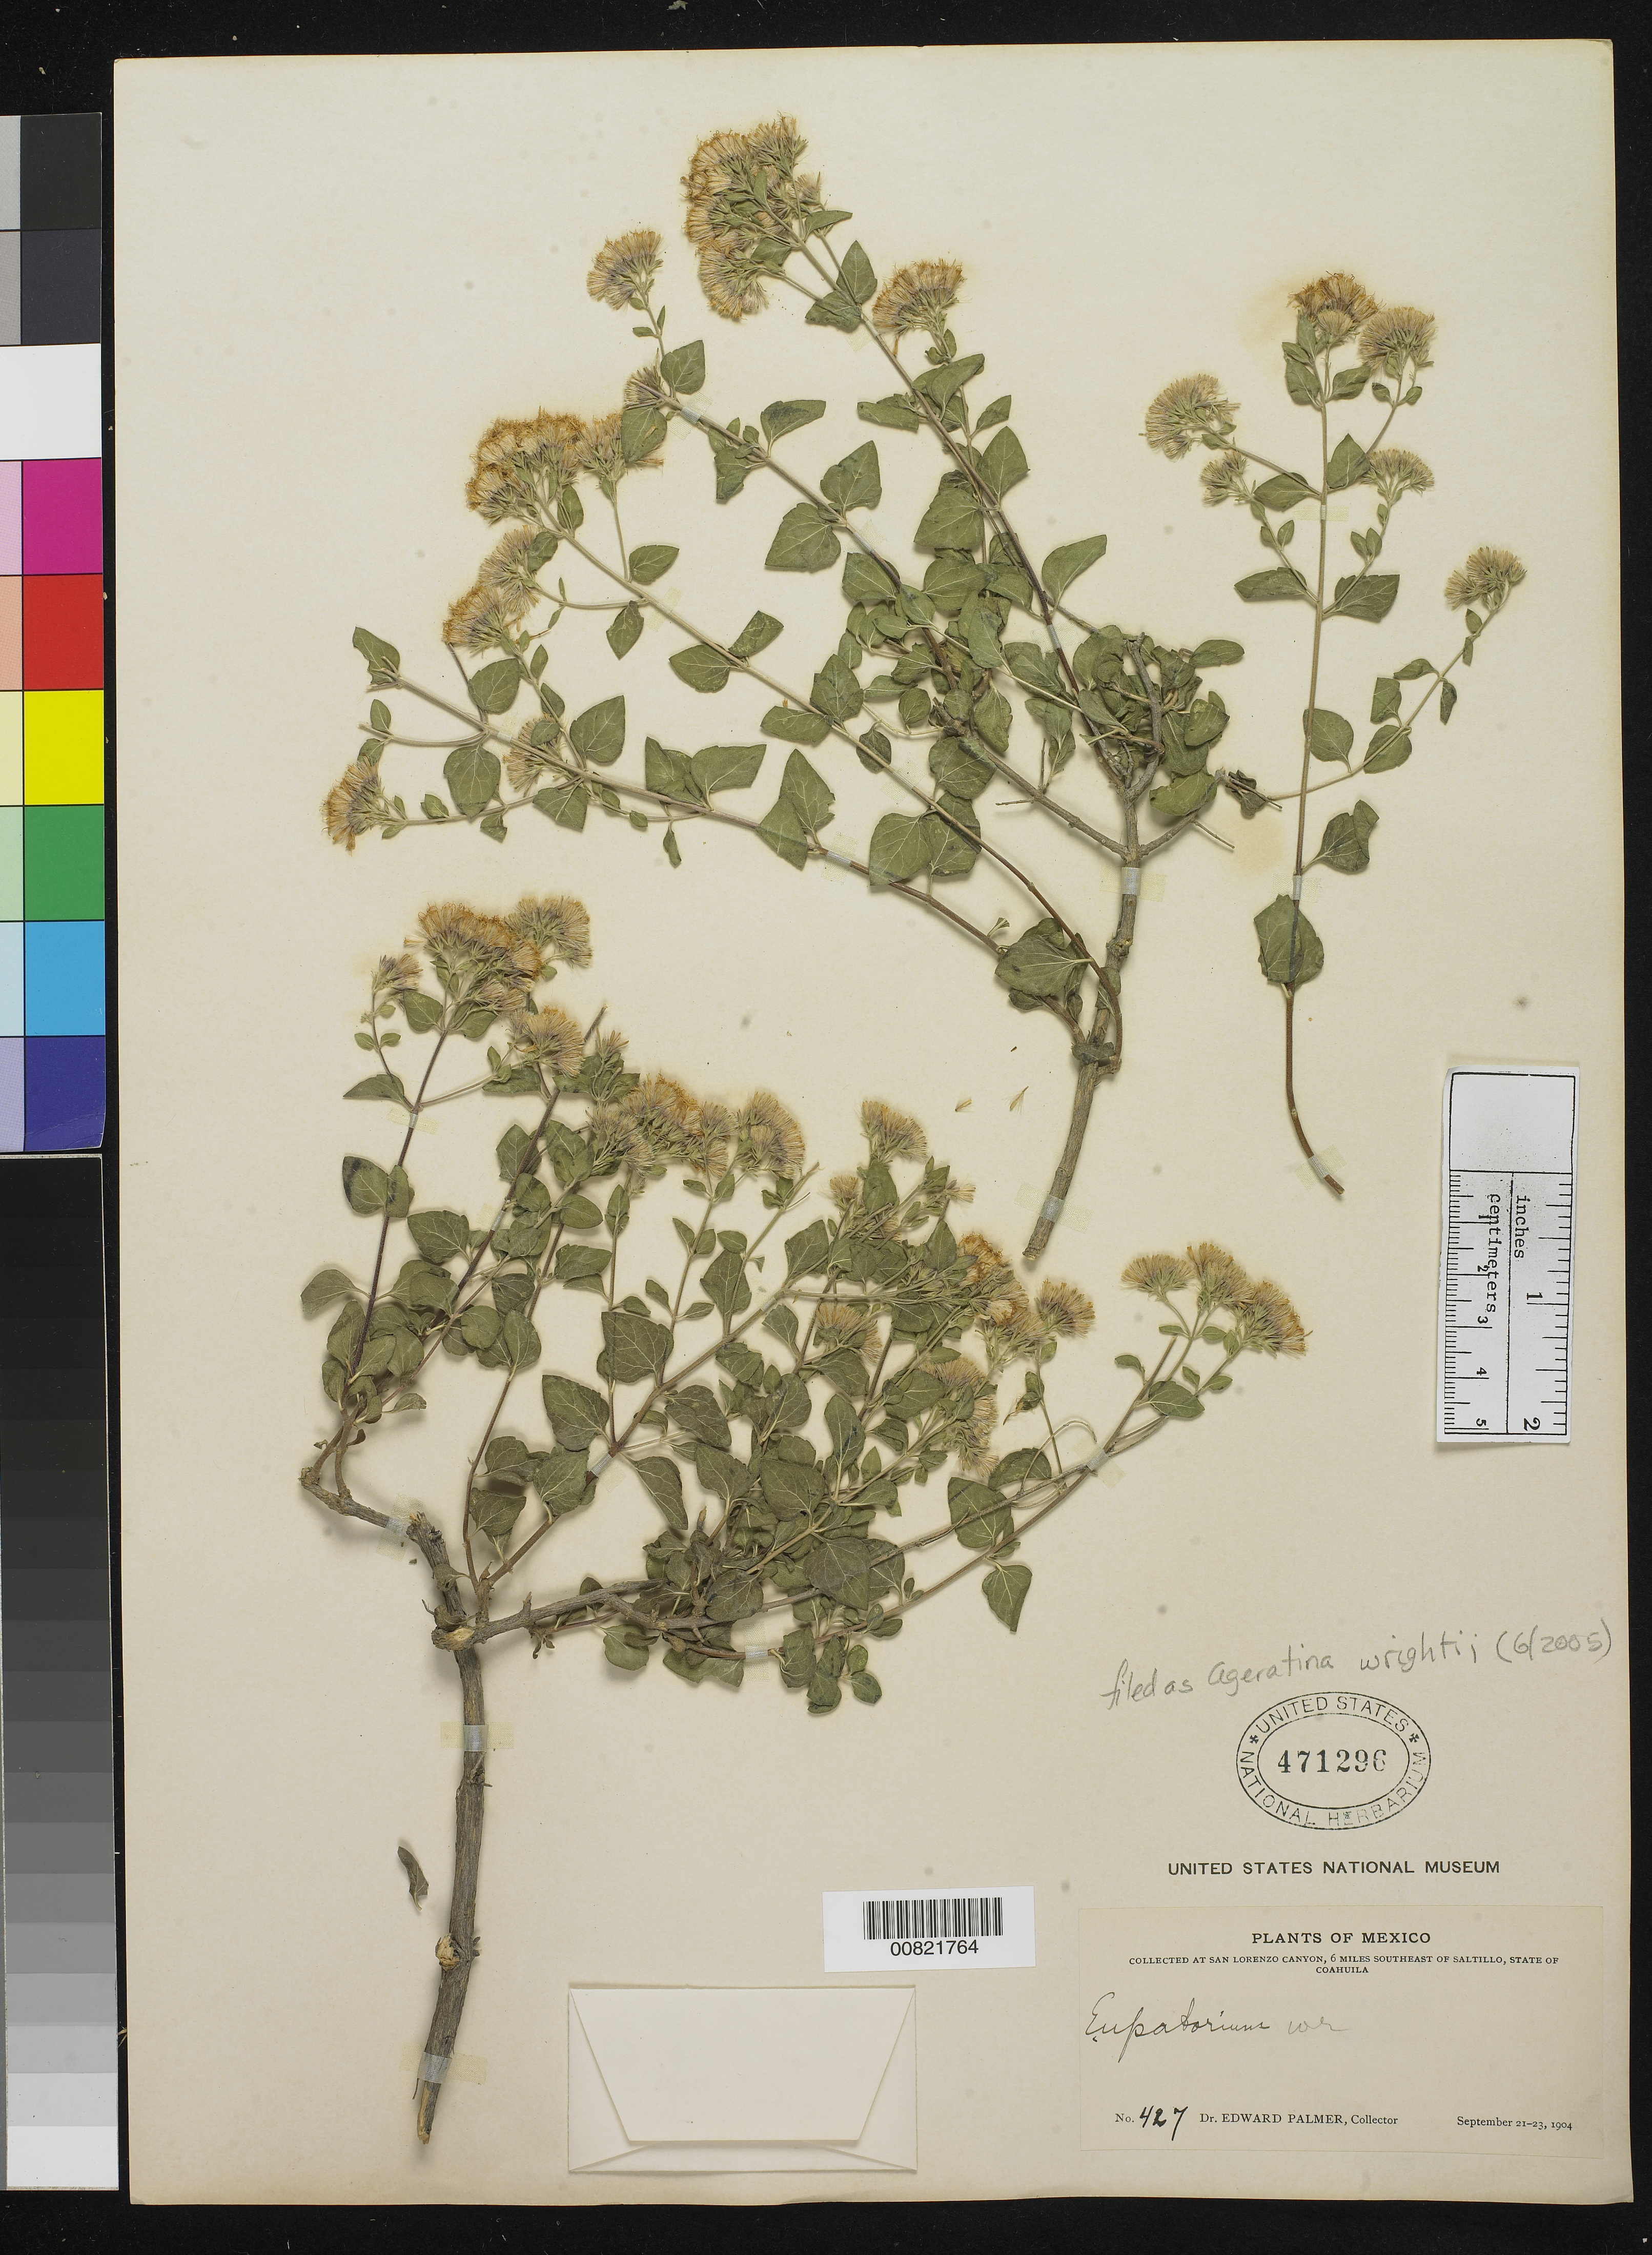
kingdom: Plantae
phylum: Tracheophyta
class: Magnoliopsida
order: Asterales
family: Asteraceae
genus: Ageratina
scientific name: Ageratina wrightii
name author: (A. Gray) R.M. King & H. Rob.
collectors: E. Palmer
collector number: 427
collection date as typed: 21 Sep 1904 to 23 Sep 1904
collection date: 1904-09-21/1904-09-23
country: Mexico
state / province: Coahuila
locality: San Lorenzo Canyon, 6 miles southeast of Saltillo, Coahuila.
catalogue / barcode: US 471296